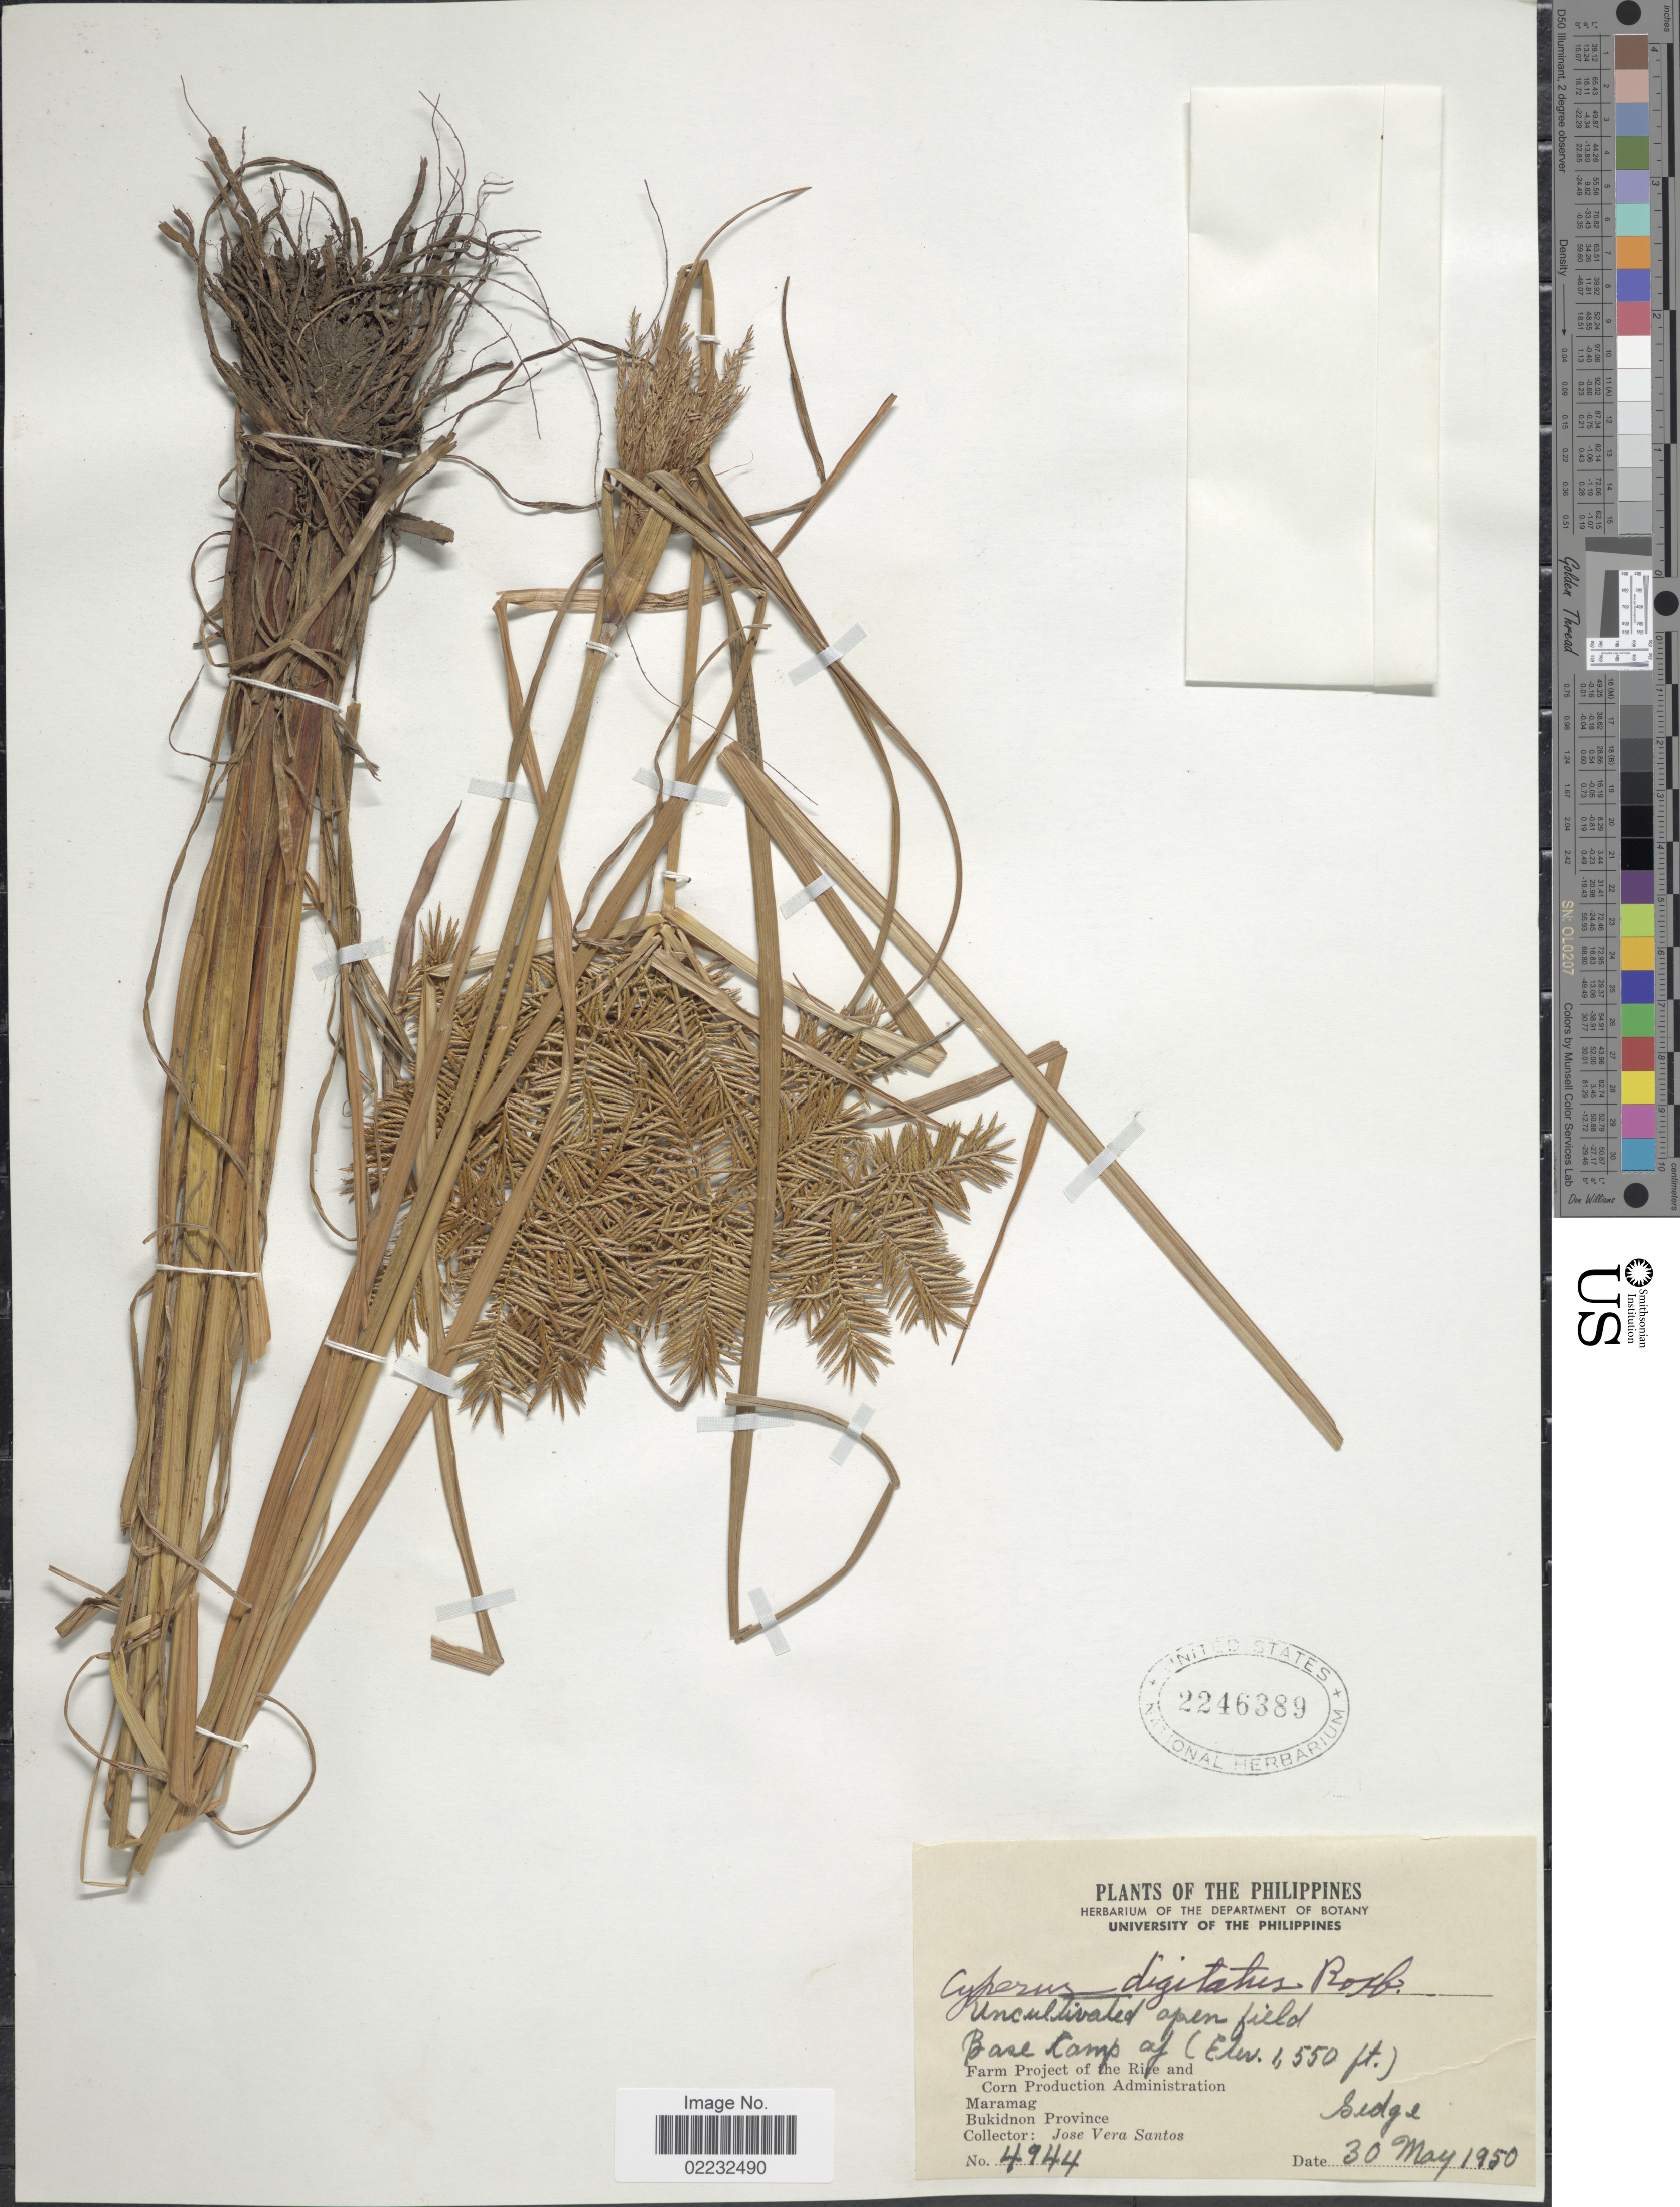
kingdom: Plantae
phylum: Tracheophyta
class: Liliopsida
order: Poales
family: Cyperaceae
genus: Cyperus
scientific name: Cyperus digitatus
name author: Roxb.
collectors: J. V. Santos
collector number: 4944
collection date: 1950-05-30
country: Philippines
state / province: Northern Mindanao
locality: Base Camp of Farm Project of the Rice and Corn Production Administration. Maramag, Bukidnon Province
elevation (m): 472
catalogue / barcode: US 2246389